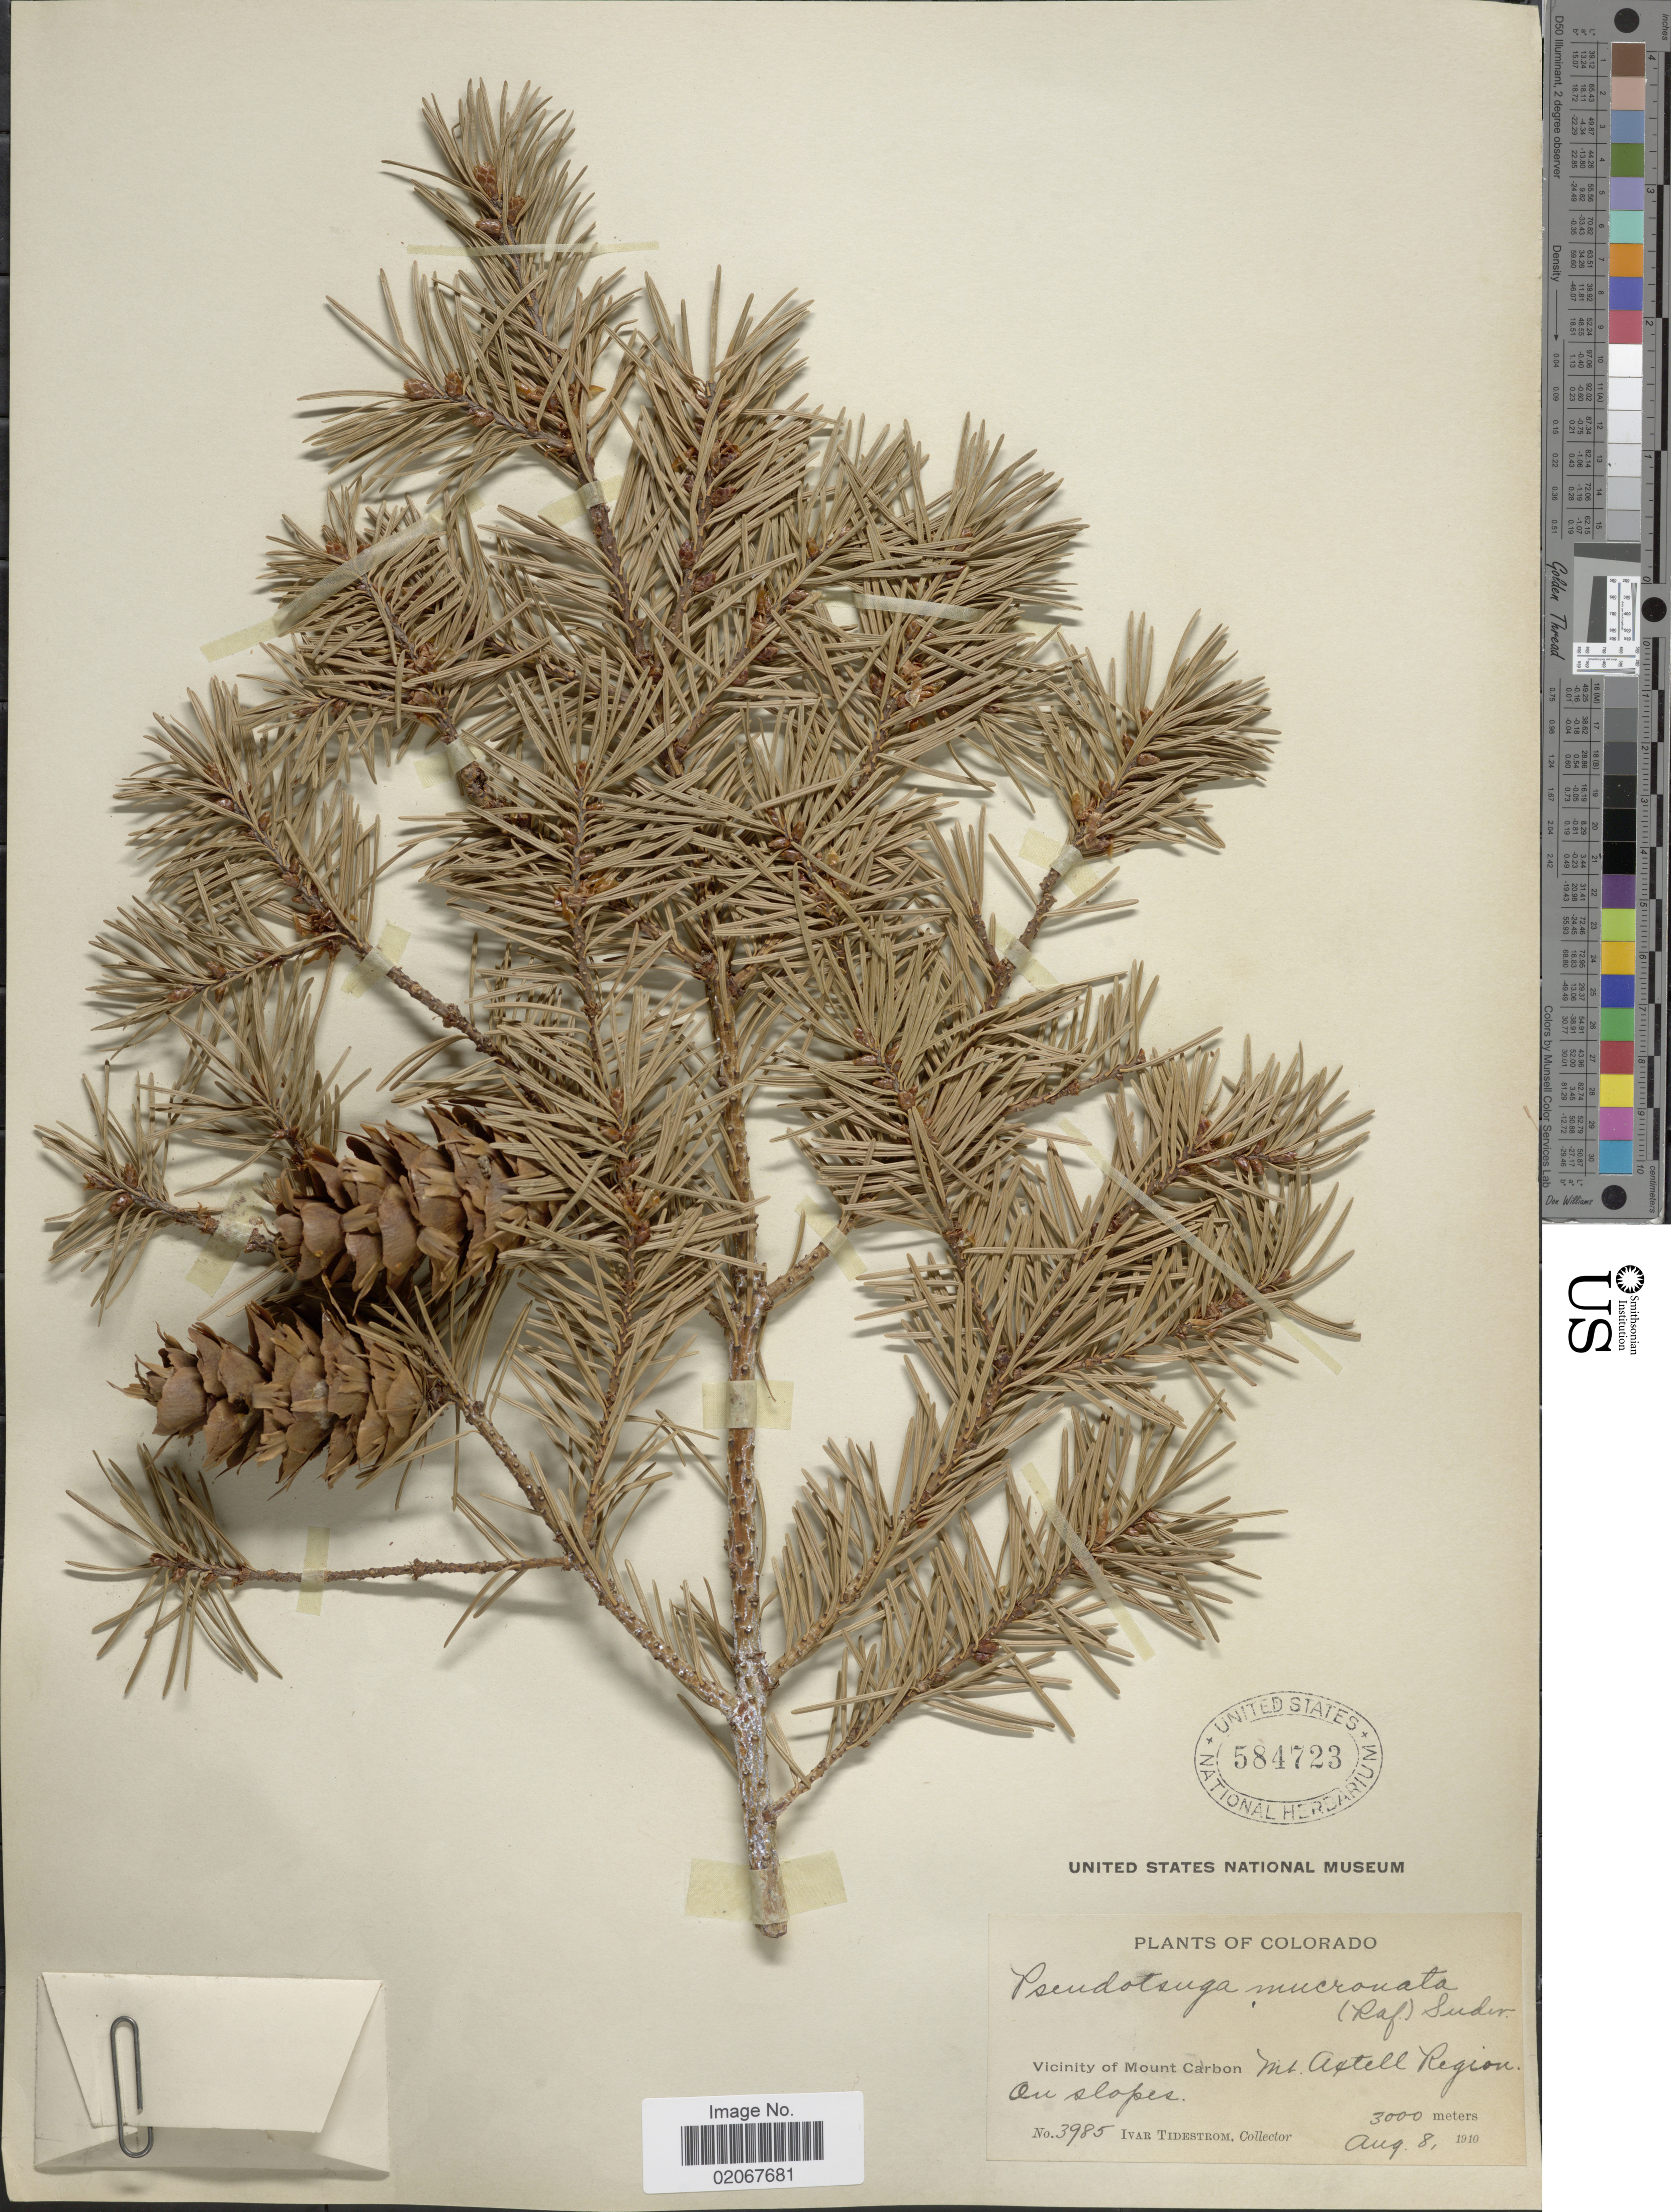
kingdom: Plantae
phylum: Tracheophyta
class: Pinopsida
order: Pinales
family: Pinaceae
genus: Pseudotsuga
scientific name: Pseudotsuga menziesii var. glauca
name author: (Beissn.) Franco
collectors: I. F. Tidestrom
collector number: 3985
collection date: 1910-08-08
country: United States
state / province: Colorado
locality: Vicinity of Mount Carbon. Mt. Axtell Region. On slopes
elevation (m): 3000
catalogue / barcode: US 584723